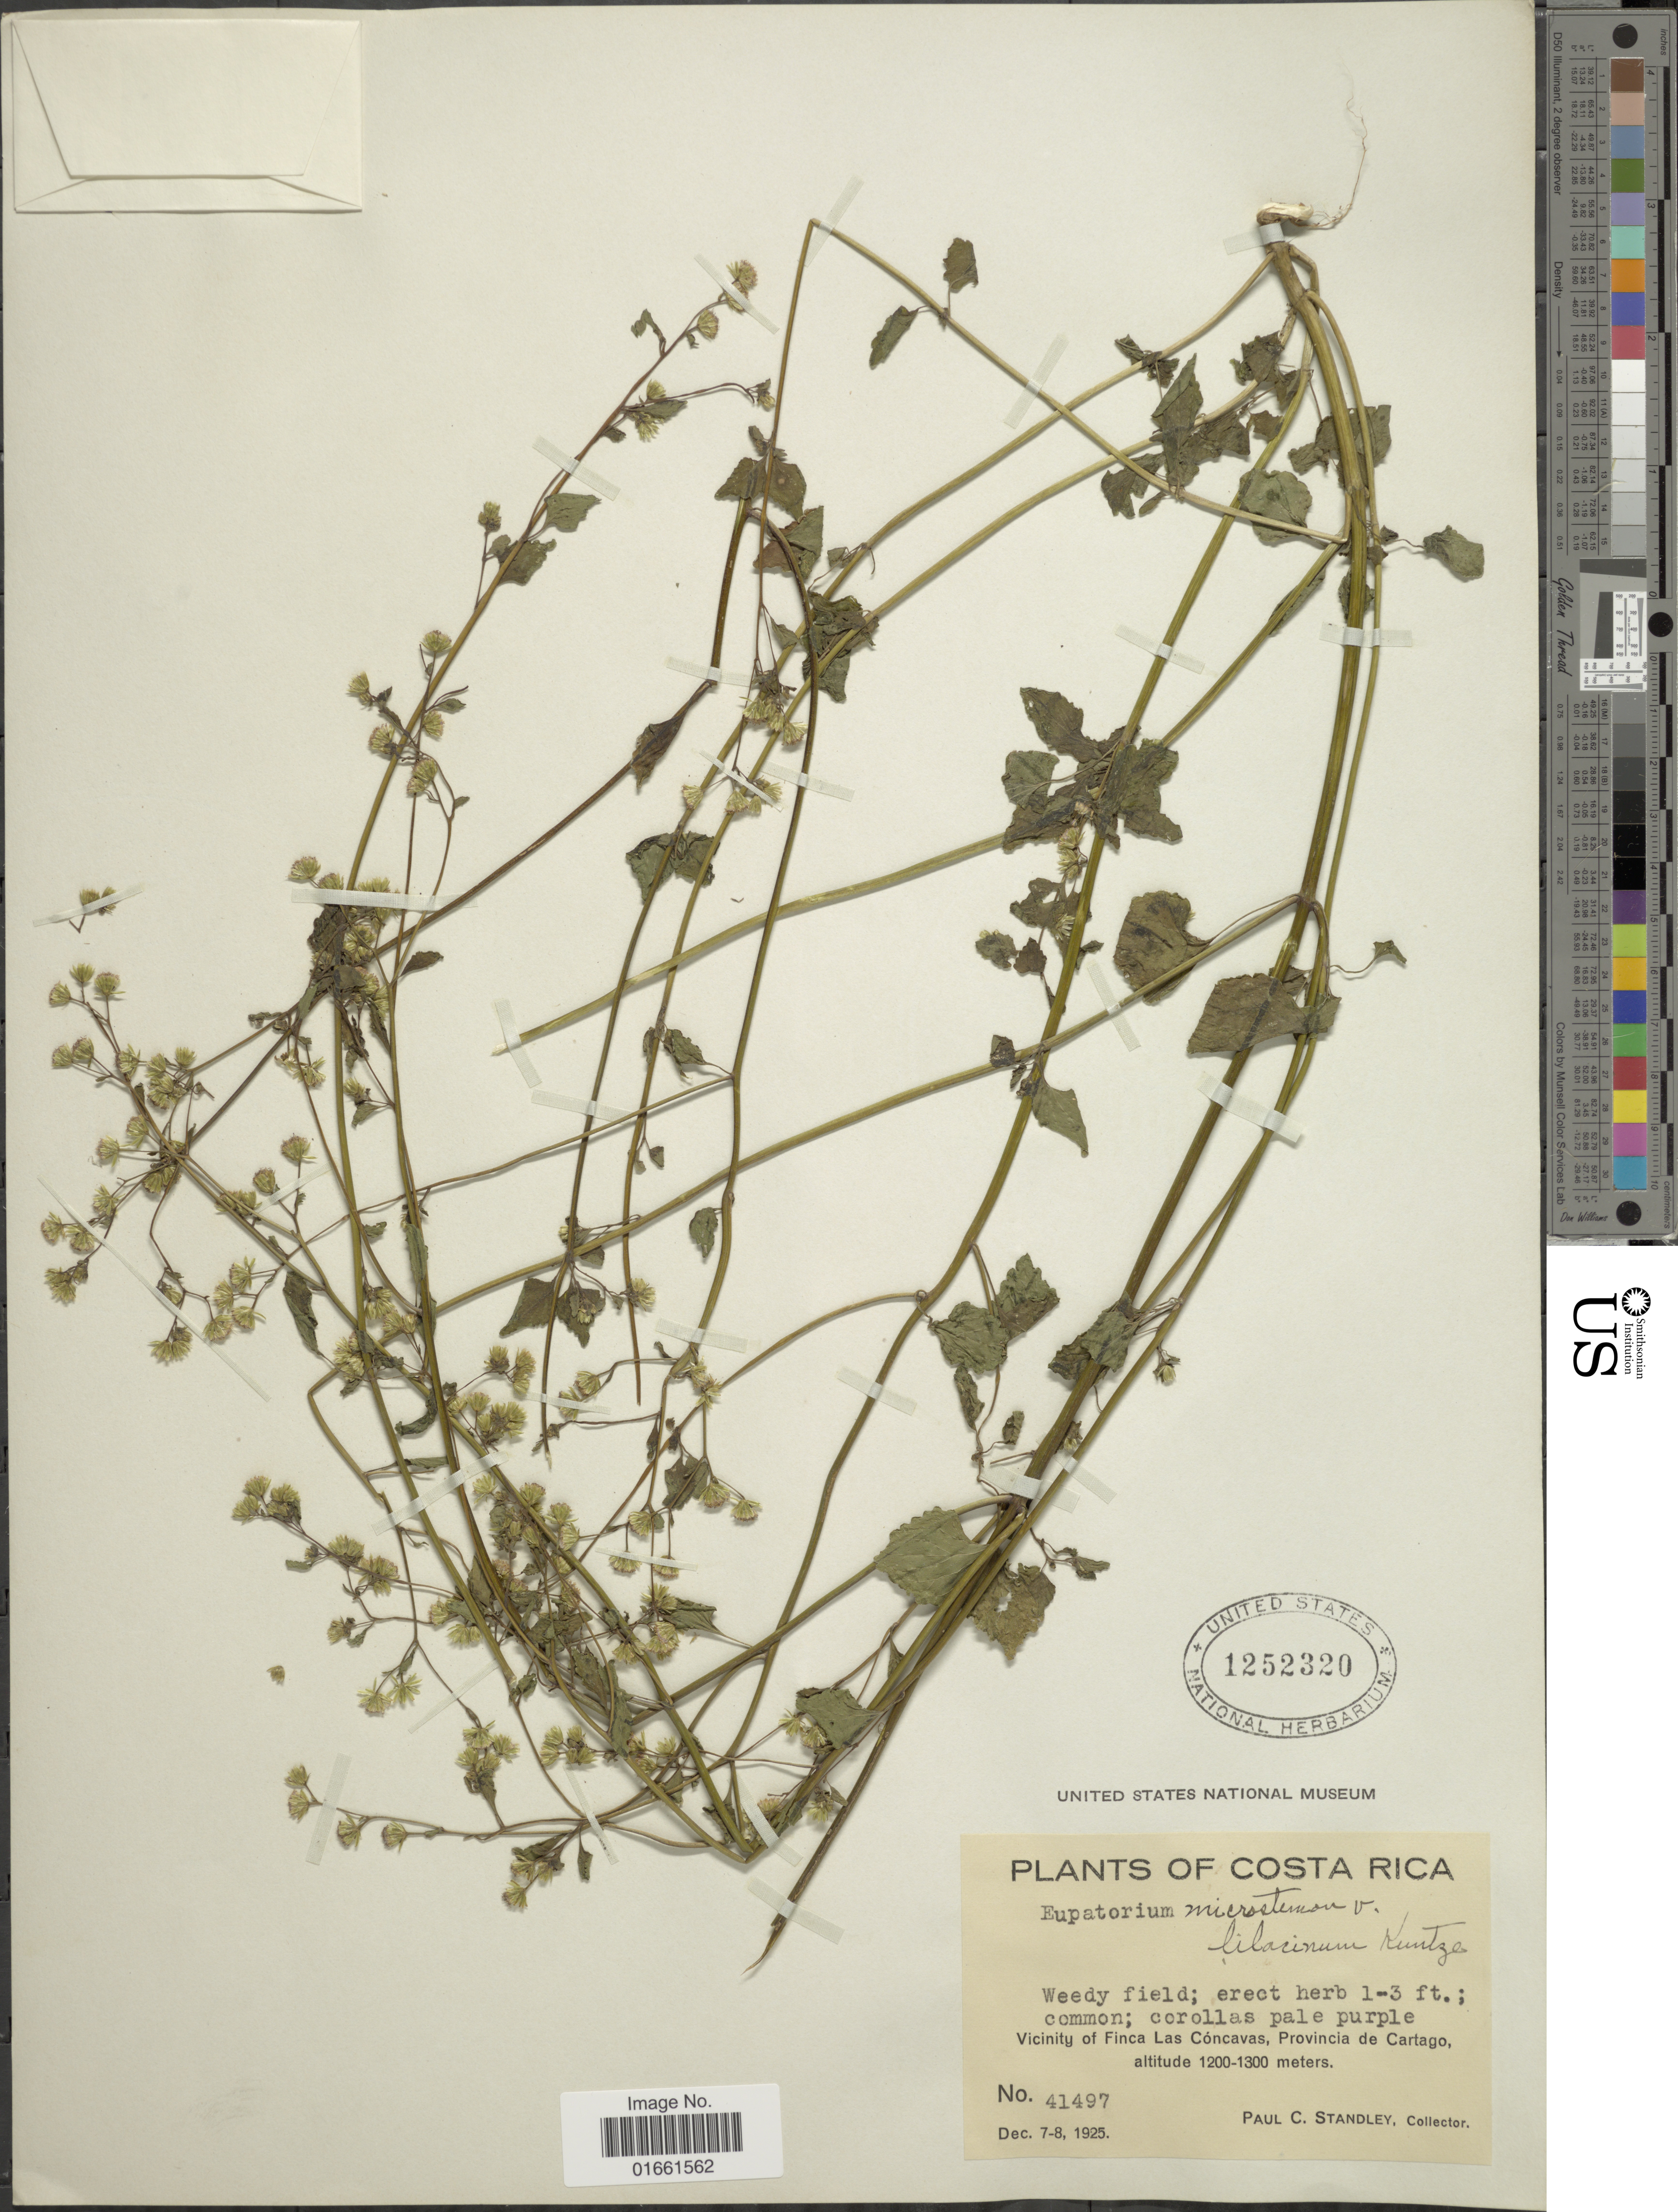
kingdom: Plantae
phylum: Tracheophyta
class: Magnoliopsida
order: Asterales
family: Asteraceae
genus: Fleischmannia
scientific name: Fleischmannia microstemon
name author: (Cass.) R.M. King & H. Rob.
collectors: P. C. Standley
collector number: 41749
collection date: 1925-12-07/1925-12-08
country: Costa Rica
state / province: Cartago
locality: Vicinity of Finca Las Concavas, Provincia de Cartago.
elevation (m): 1200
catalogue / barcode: US 1252320